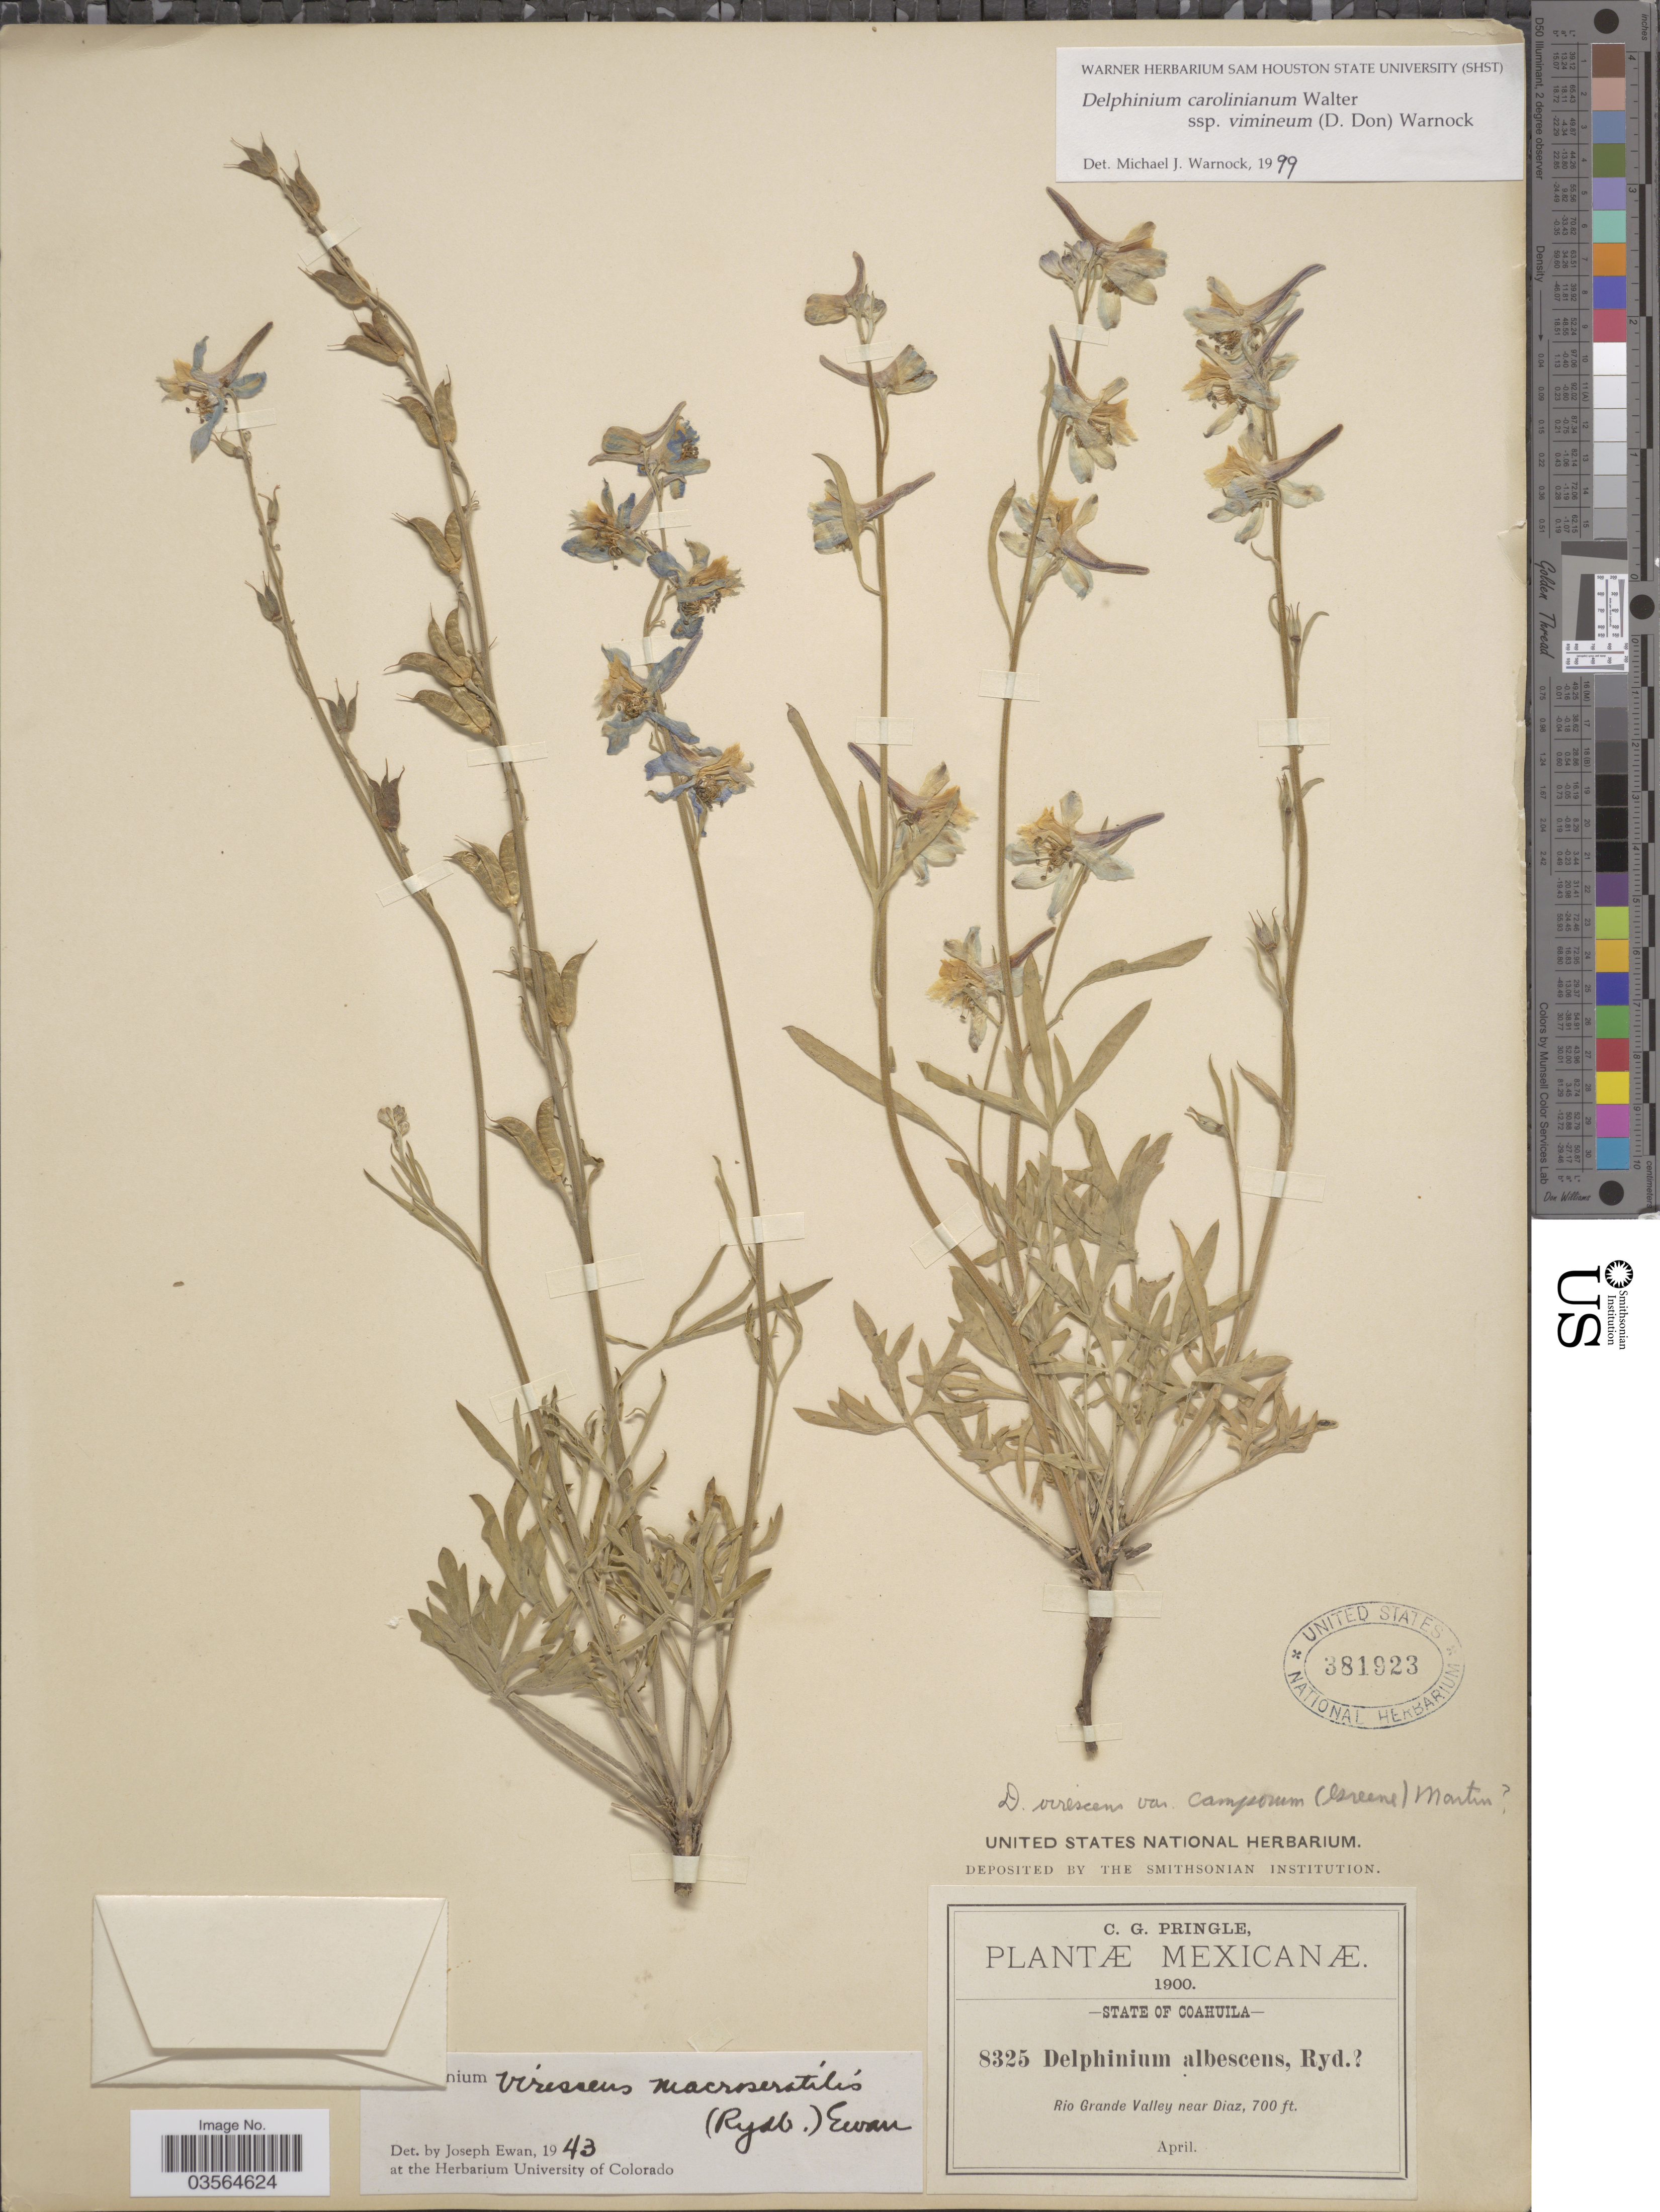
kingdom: Plantae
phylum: Tracheophyta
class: Magnoliopsida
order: Ranunculales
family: Ranunculaceae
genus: Delphinium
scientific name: Delphinium carolinianum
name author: Walter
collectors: C. G. Pringle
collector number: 8325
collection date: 1900-04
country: Mexico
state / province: Coahuila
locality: Rio Grande Valley near Diaz.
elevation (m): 213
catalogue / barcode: US 381923